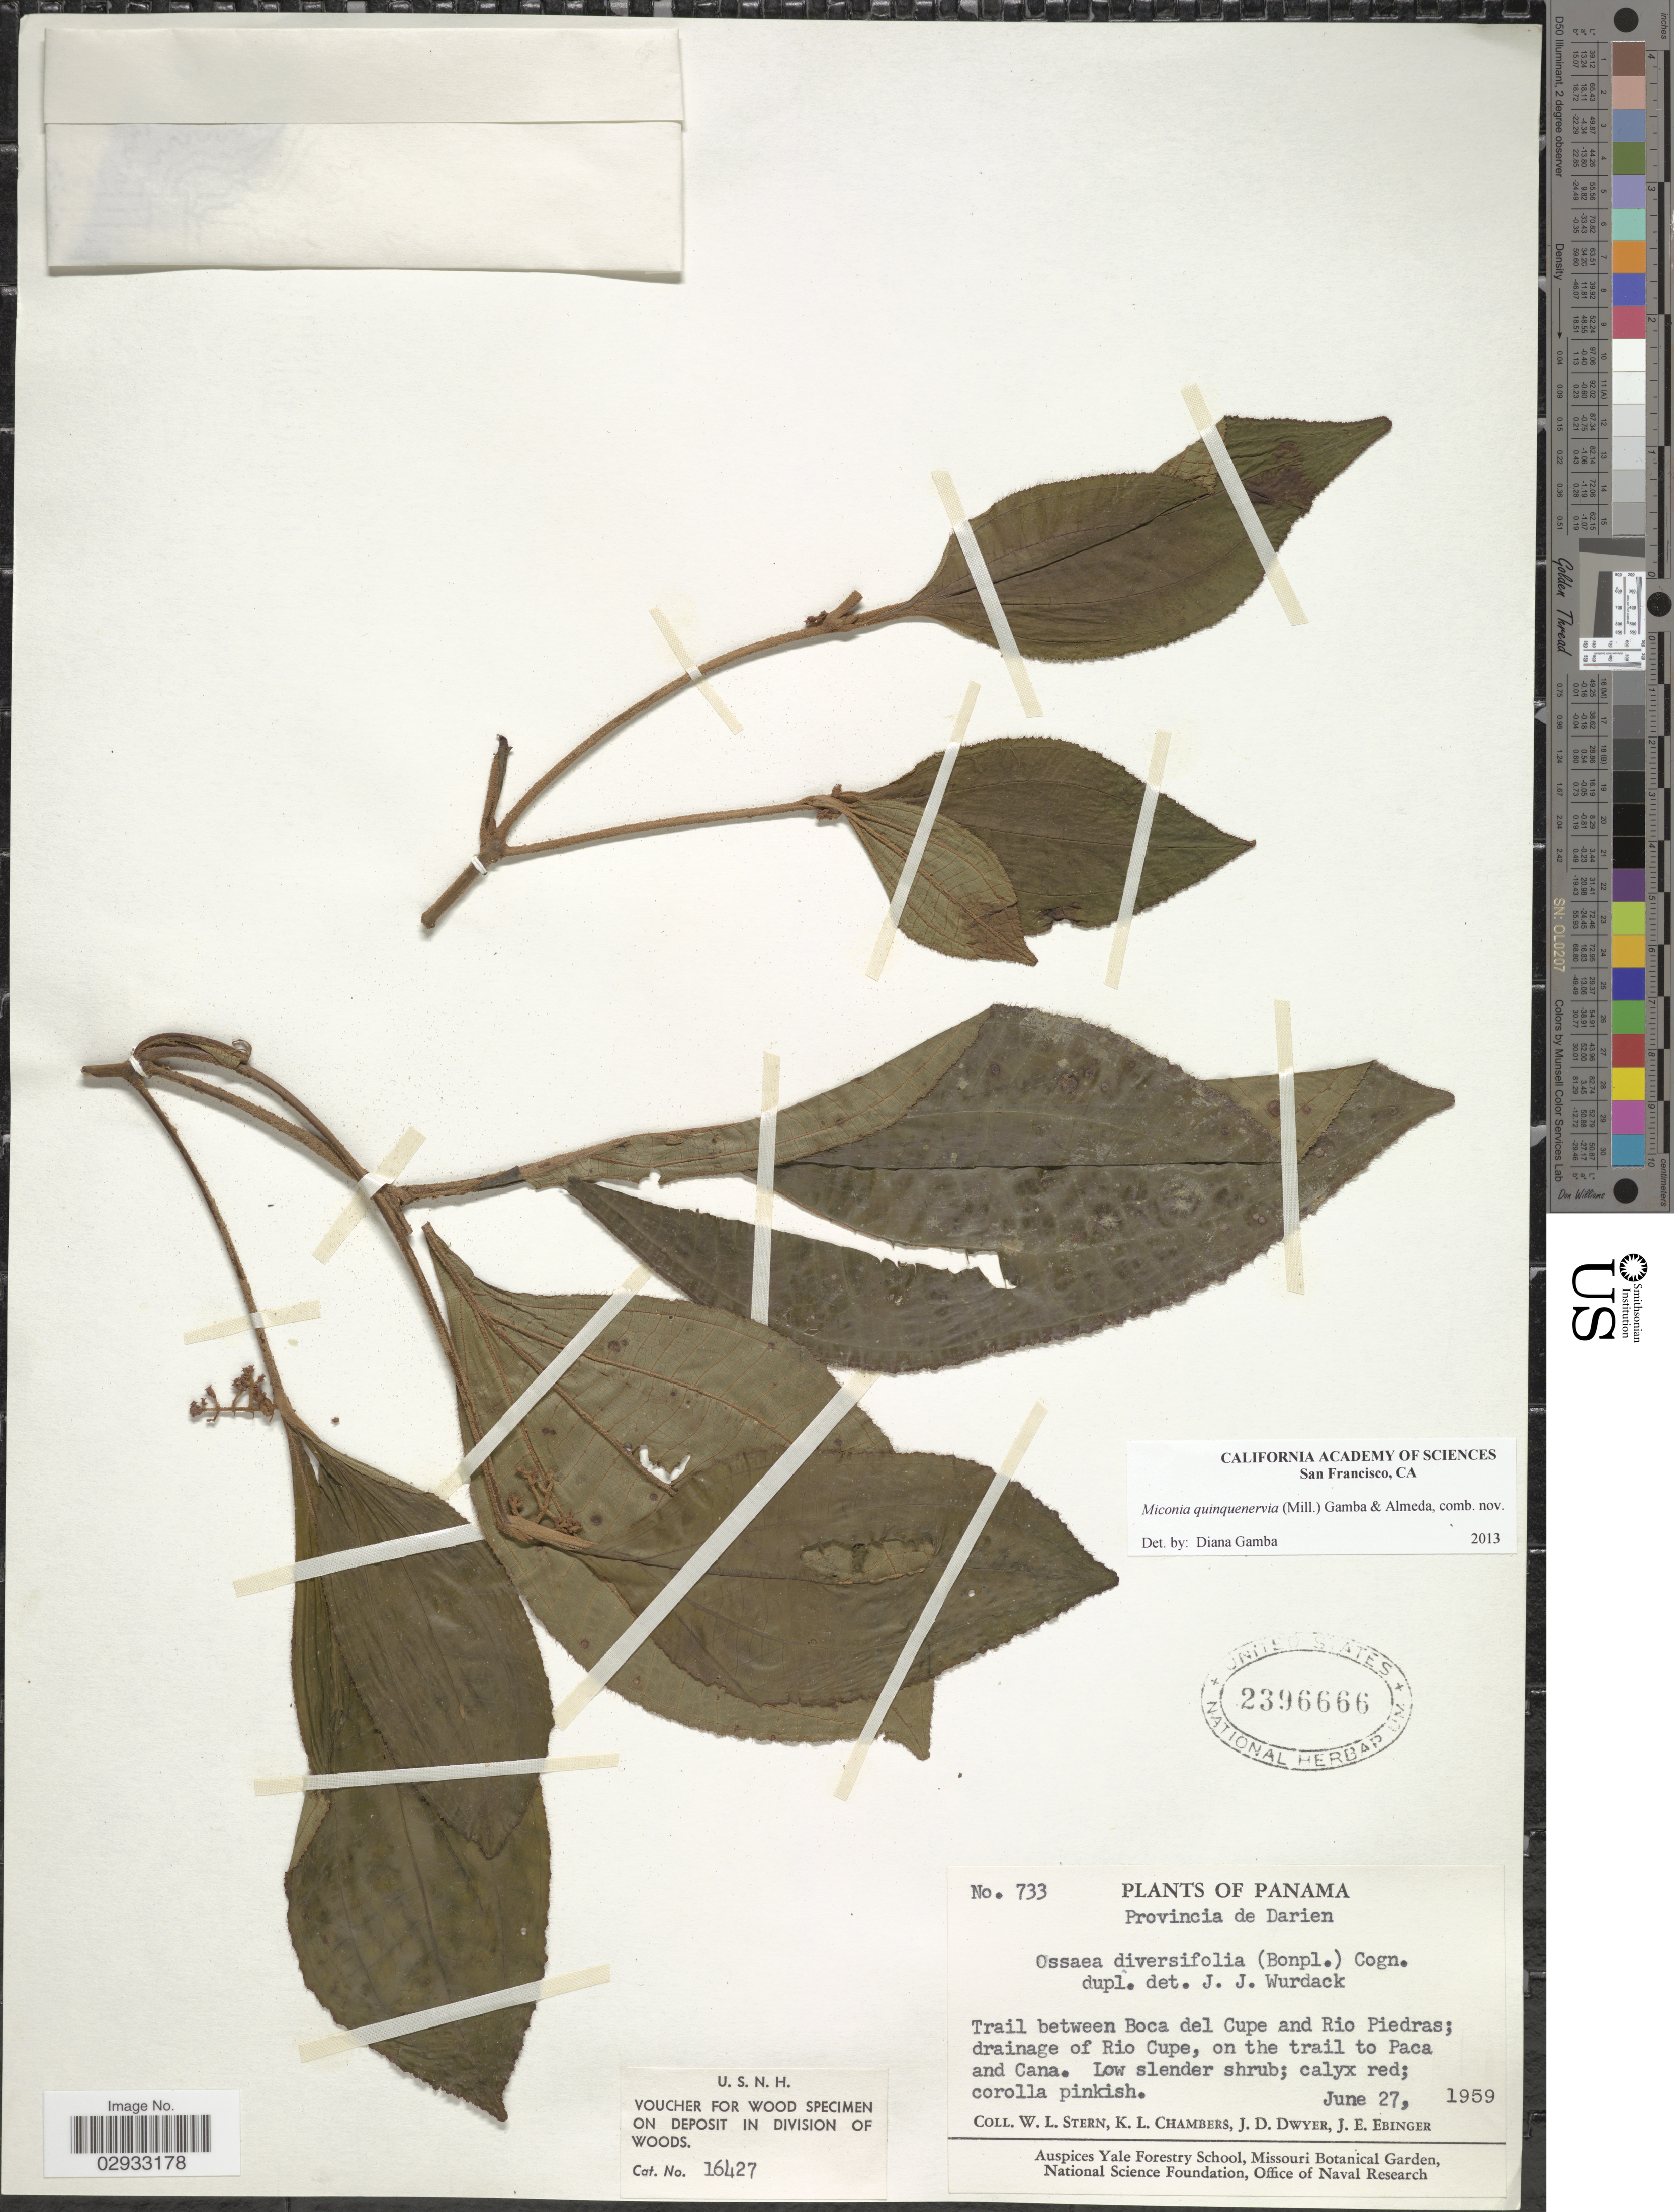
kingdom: Plantae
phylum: Tracheophyta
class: Magnoliopsida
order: Myrtales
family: Melastomataceae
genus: Miconia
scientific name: Miconia quinquenervia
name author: (Mill.) Gamba & Almeda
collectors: W. L. Stern, K. Chambers, J. D. Dwyer & J. Ebinger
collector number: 733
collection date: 1959-06-27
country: Panama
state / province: Darién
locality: Provincia de Darien. Trail between Boca del Cupe and Rio Piedras; drainage of Rio Cupe, on the trail to Paca and Cana.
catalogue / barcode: US 2396666